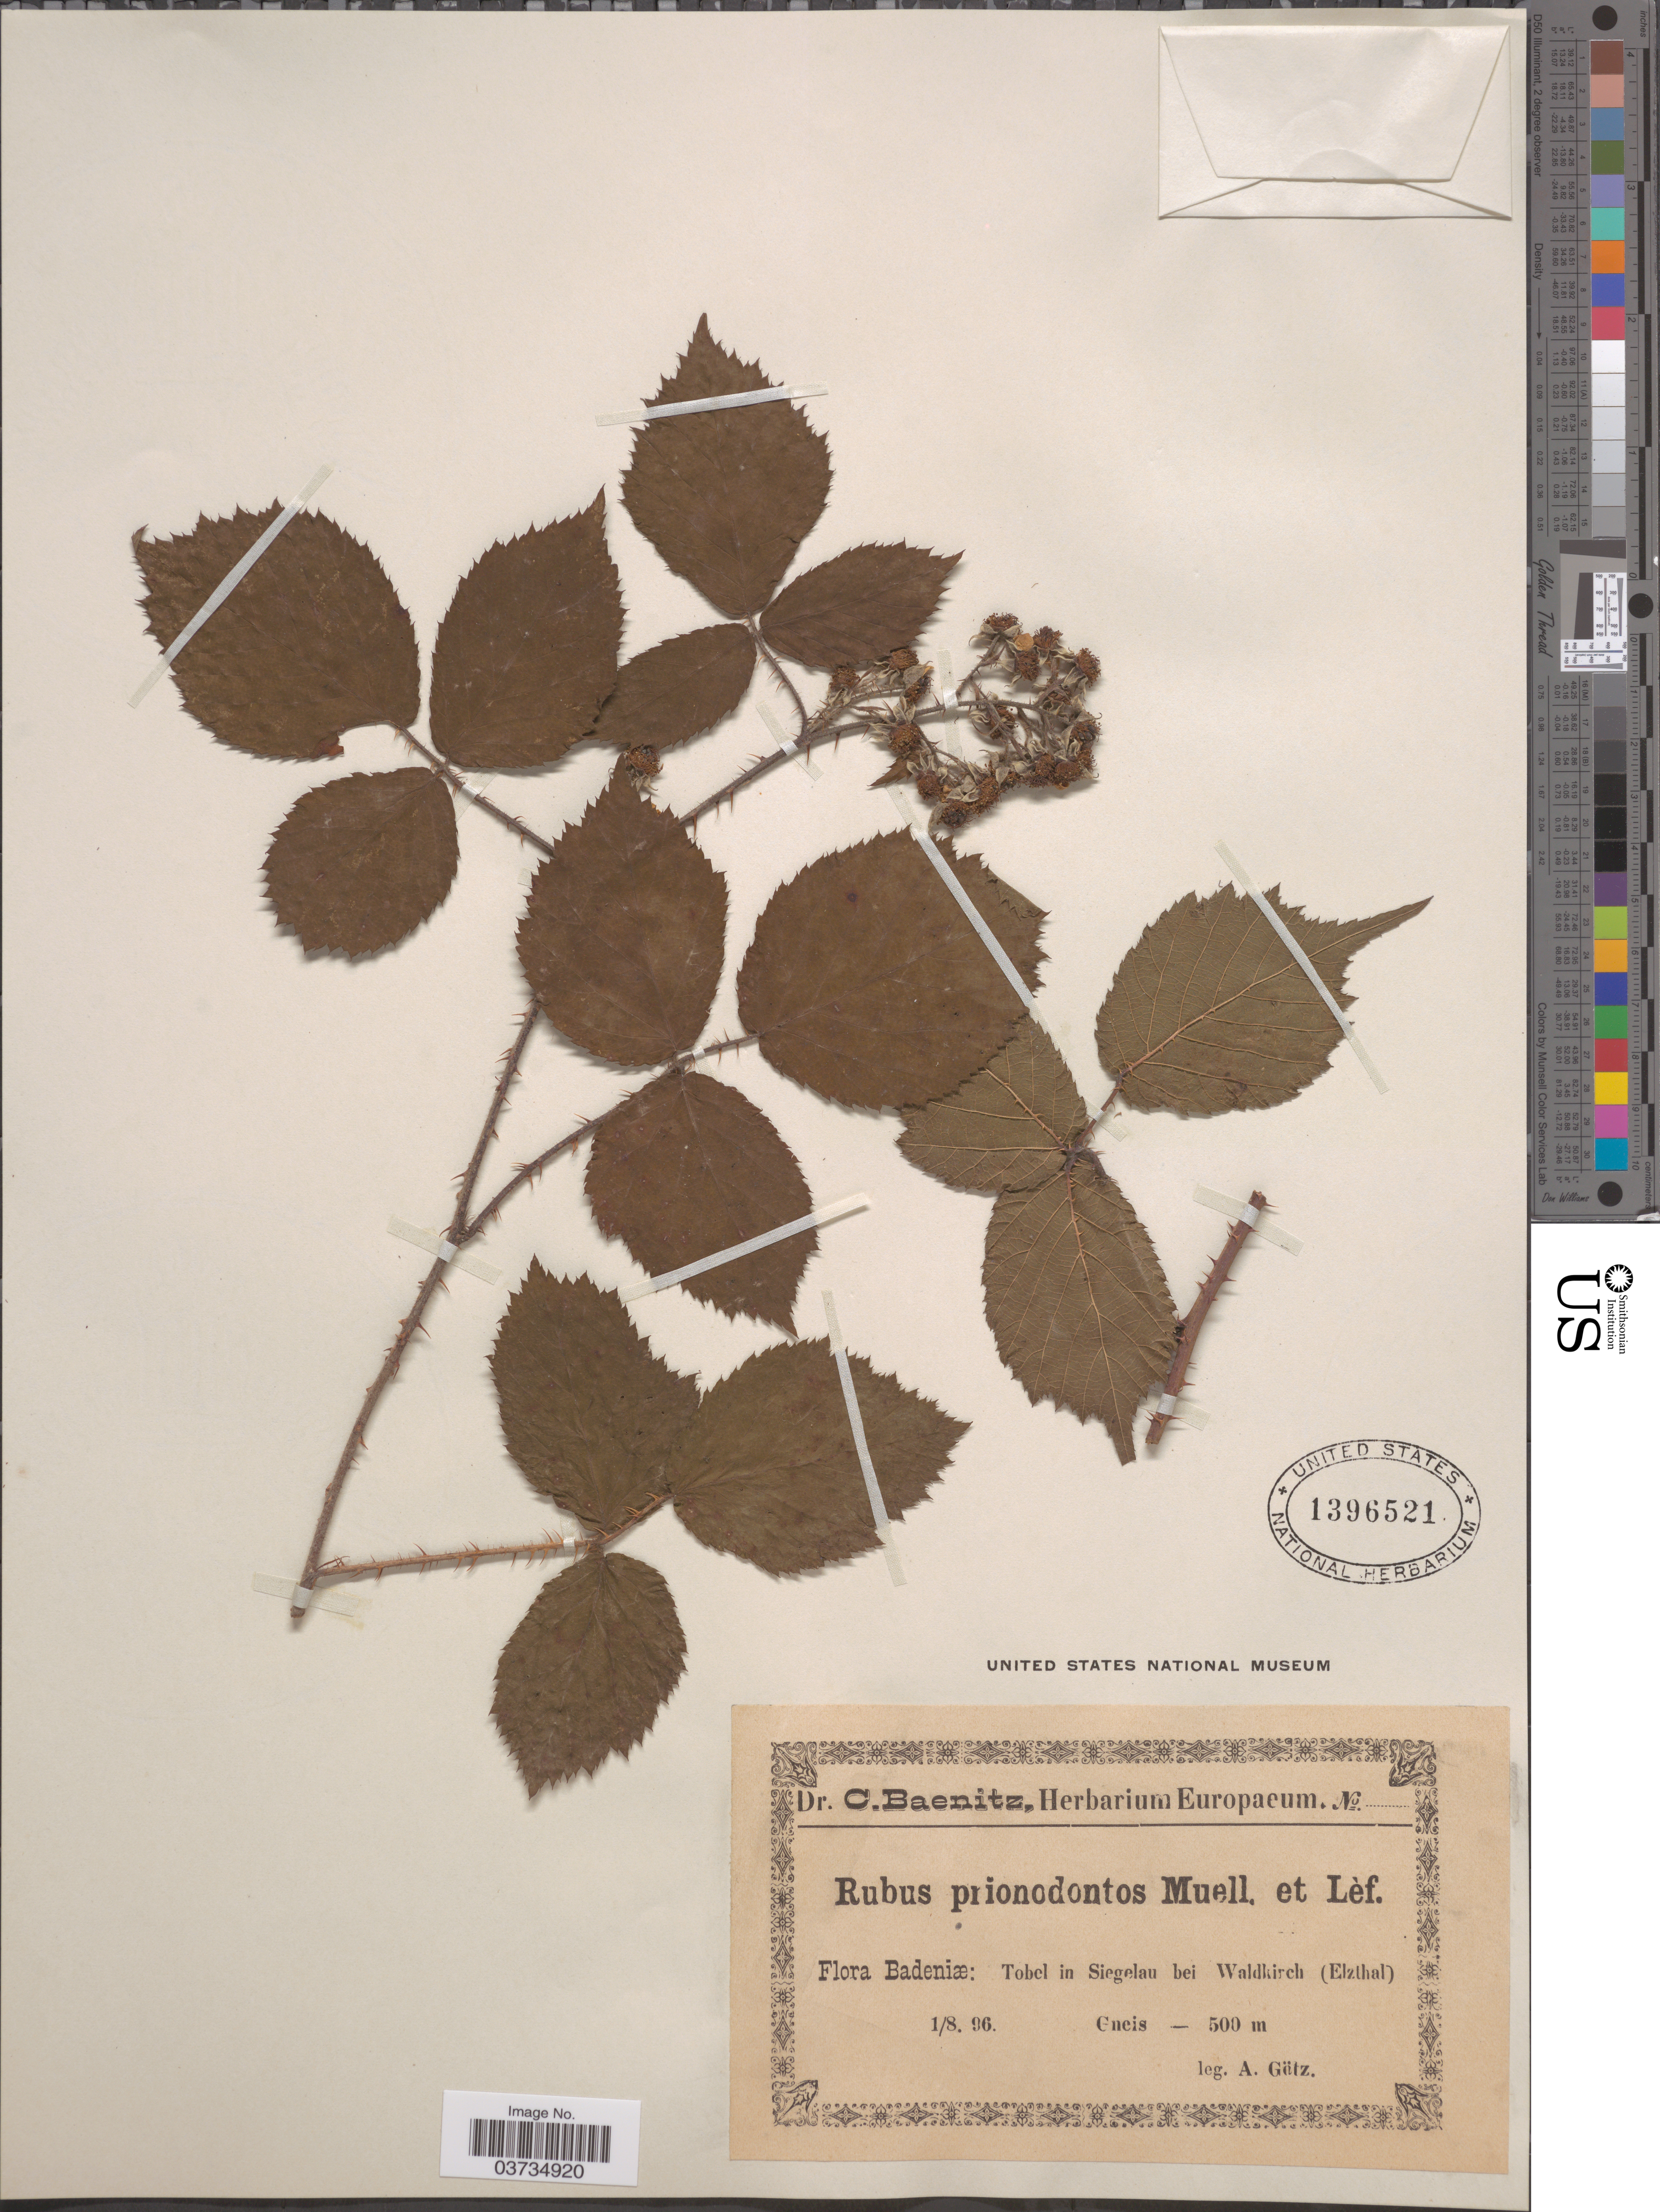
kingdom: Plantae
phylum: Tracheophyta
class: Magnoliopsida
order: Rosales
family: Rosaceae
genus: Rubus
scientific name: Rubus prionodontos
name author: Lefèvre & P.J. Müll.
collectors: A. Götz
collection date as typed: Transcribed d/m/y: 1/8/96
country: Germany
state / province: Baden-Württemberg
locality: Badeniæ: Tobel in Siegelau bei Waldkirch (Elzthal).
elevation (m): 500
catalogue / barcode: US 1396521